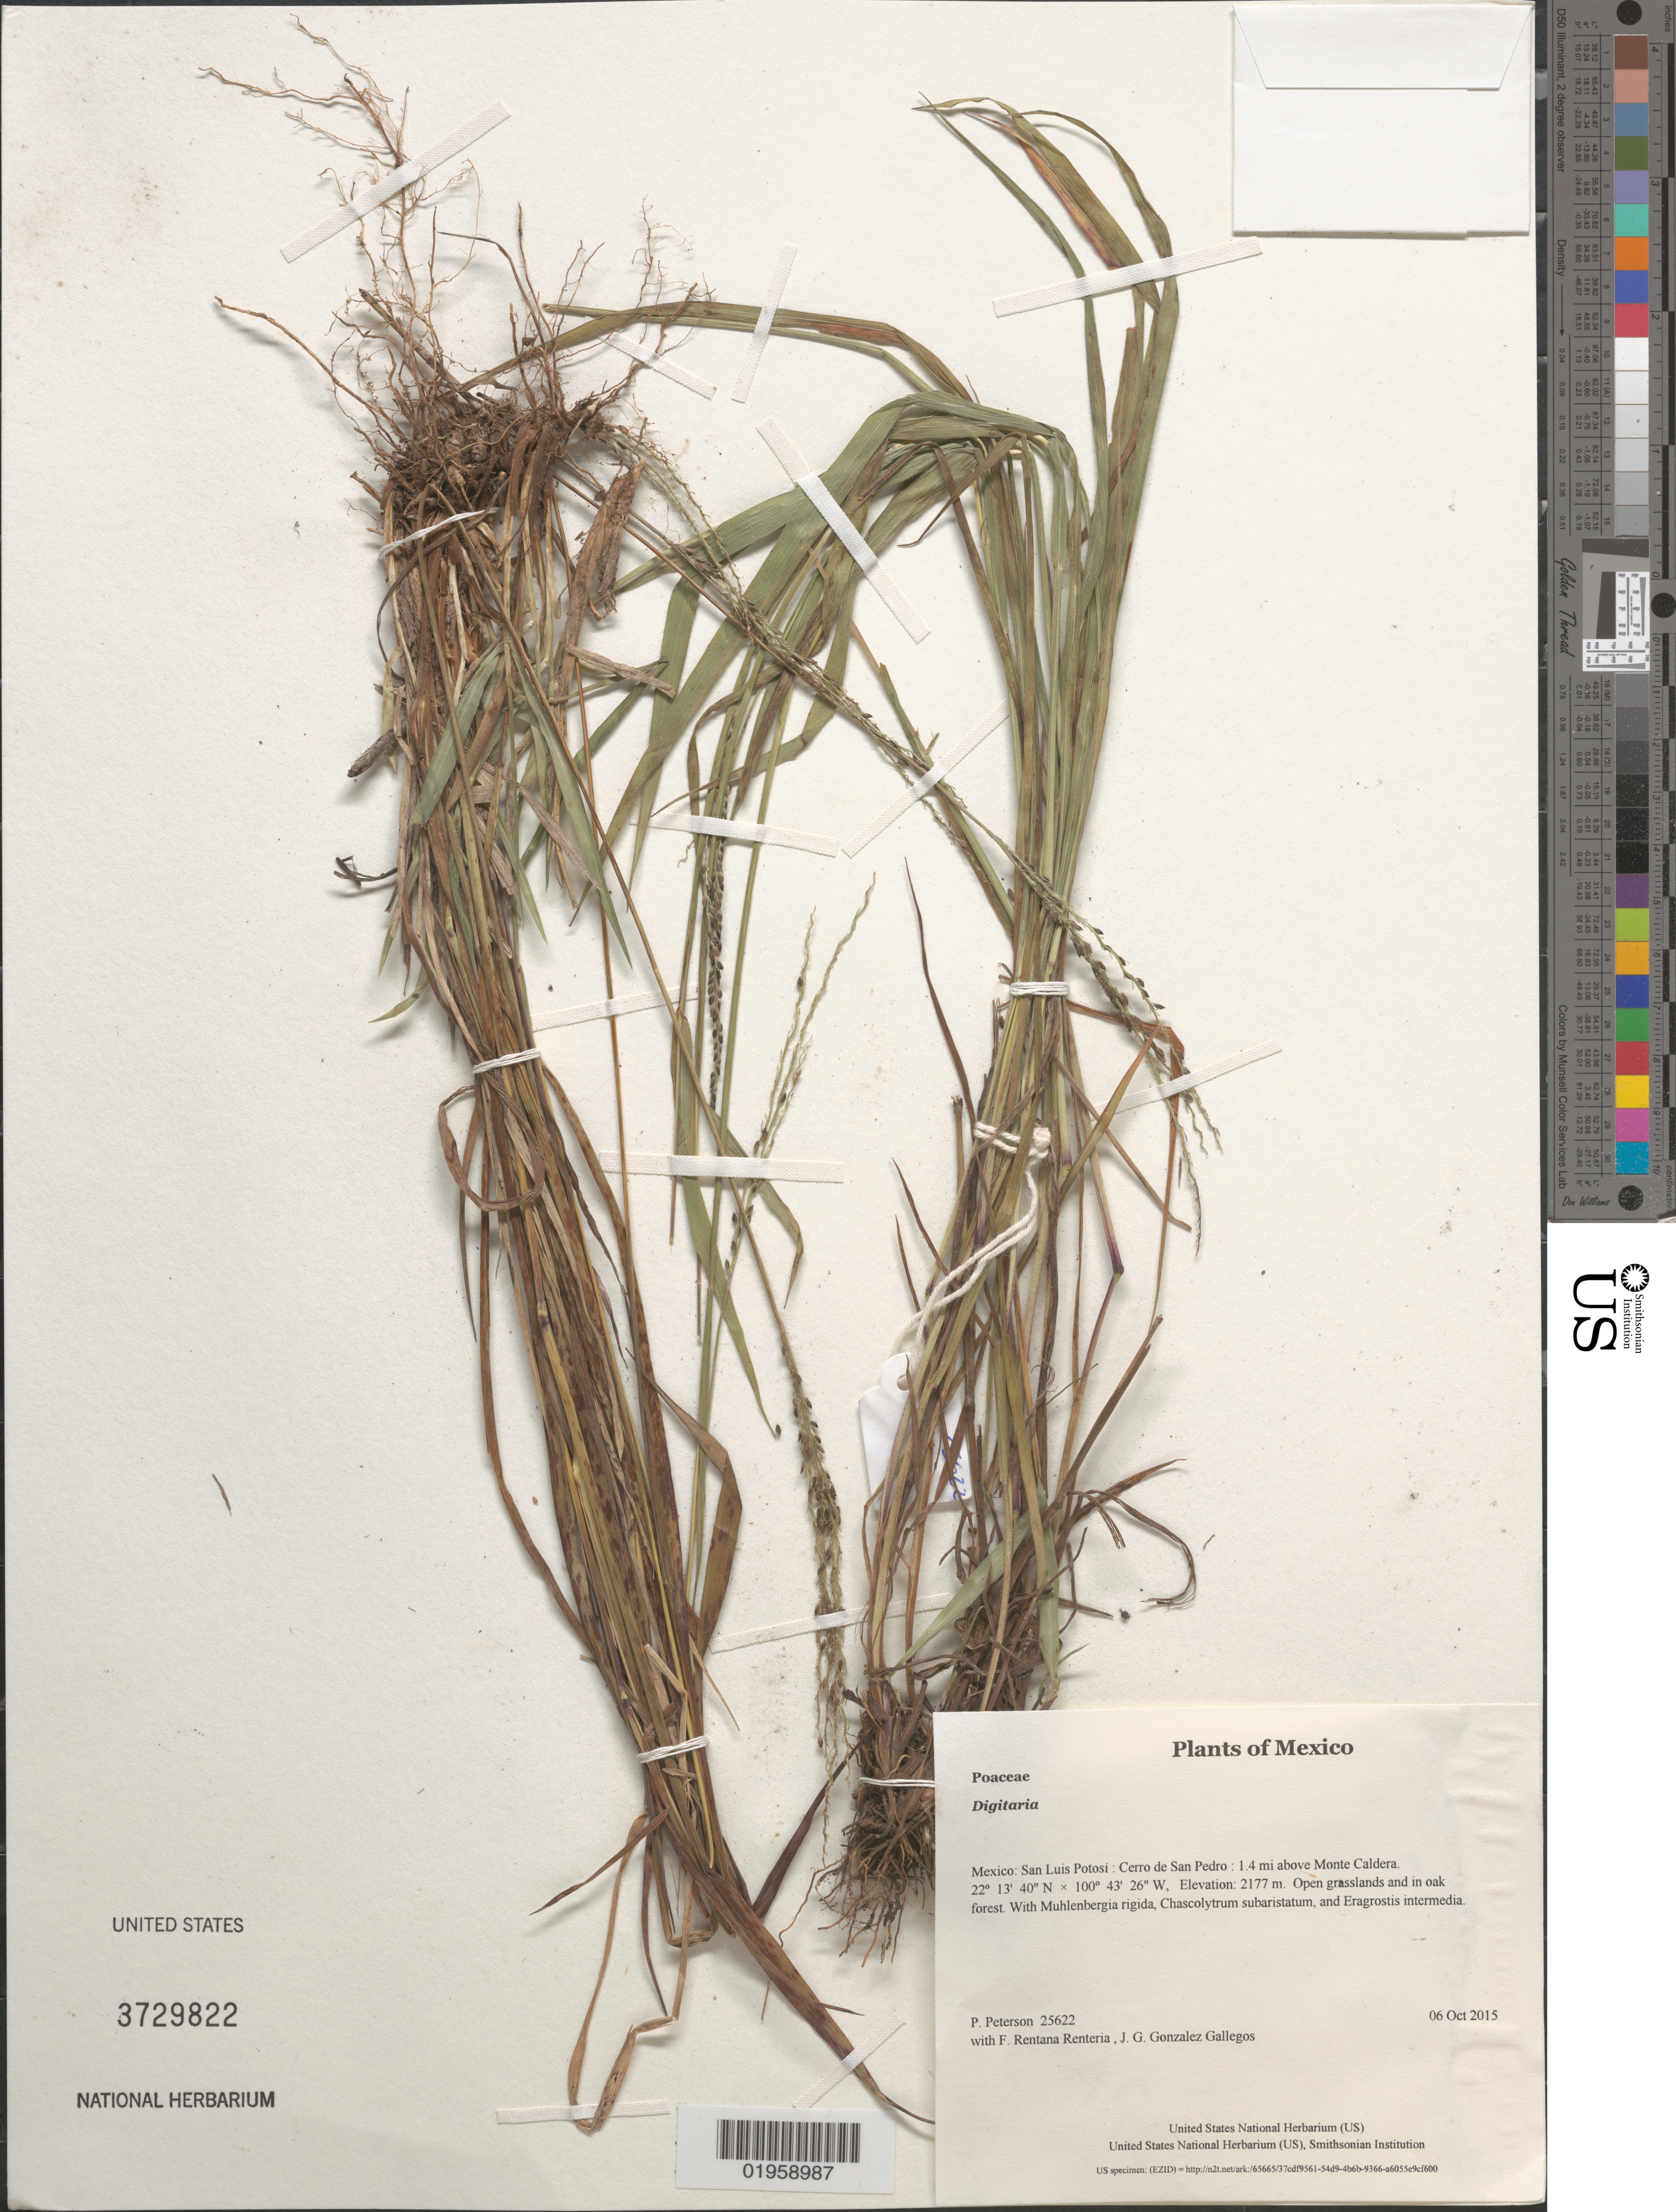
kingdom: Plantae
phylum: Tracheophyta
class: Liliopsida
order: Poales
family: Poaceae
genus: Digitaria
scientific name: Digitaria sp.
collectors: P. M. Peterson, F. Rentana Renteria & J. G. Gonzalez Gallegos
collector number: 25622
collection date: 2015-10-06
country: Mexico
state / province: San Luis Potosí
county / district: Cerro de San Pedro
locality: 1.4 mi above Monte Caldera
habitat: Open grasslands and in oak forest.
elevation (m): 2177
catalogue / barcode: US 3729822